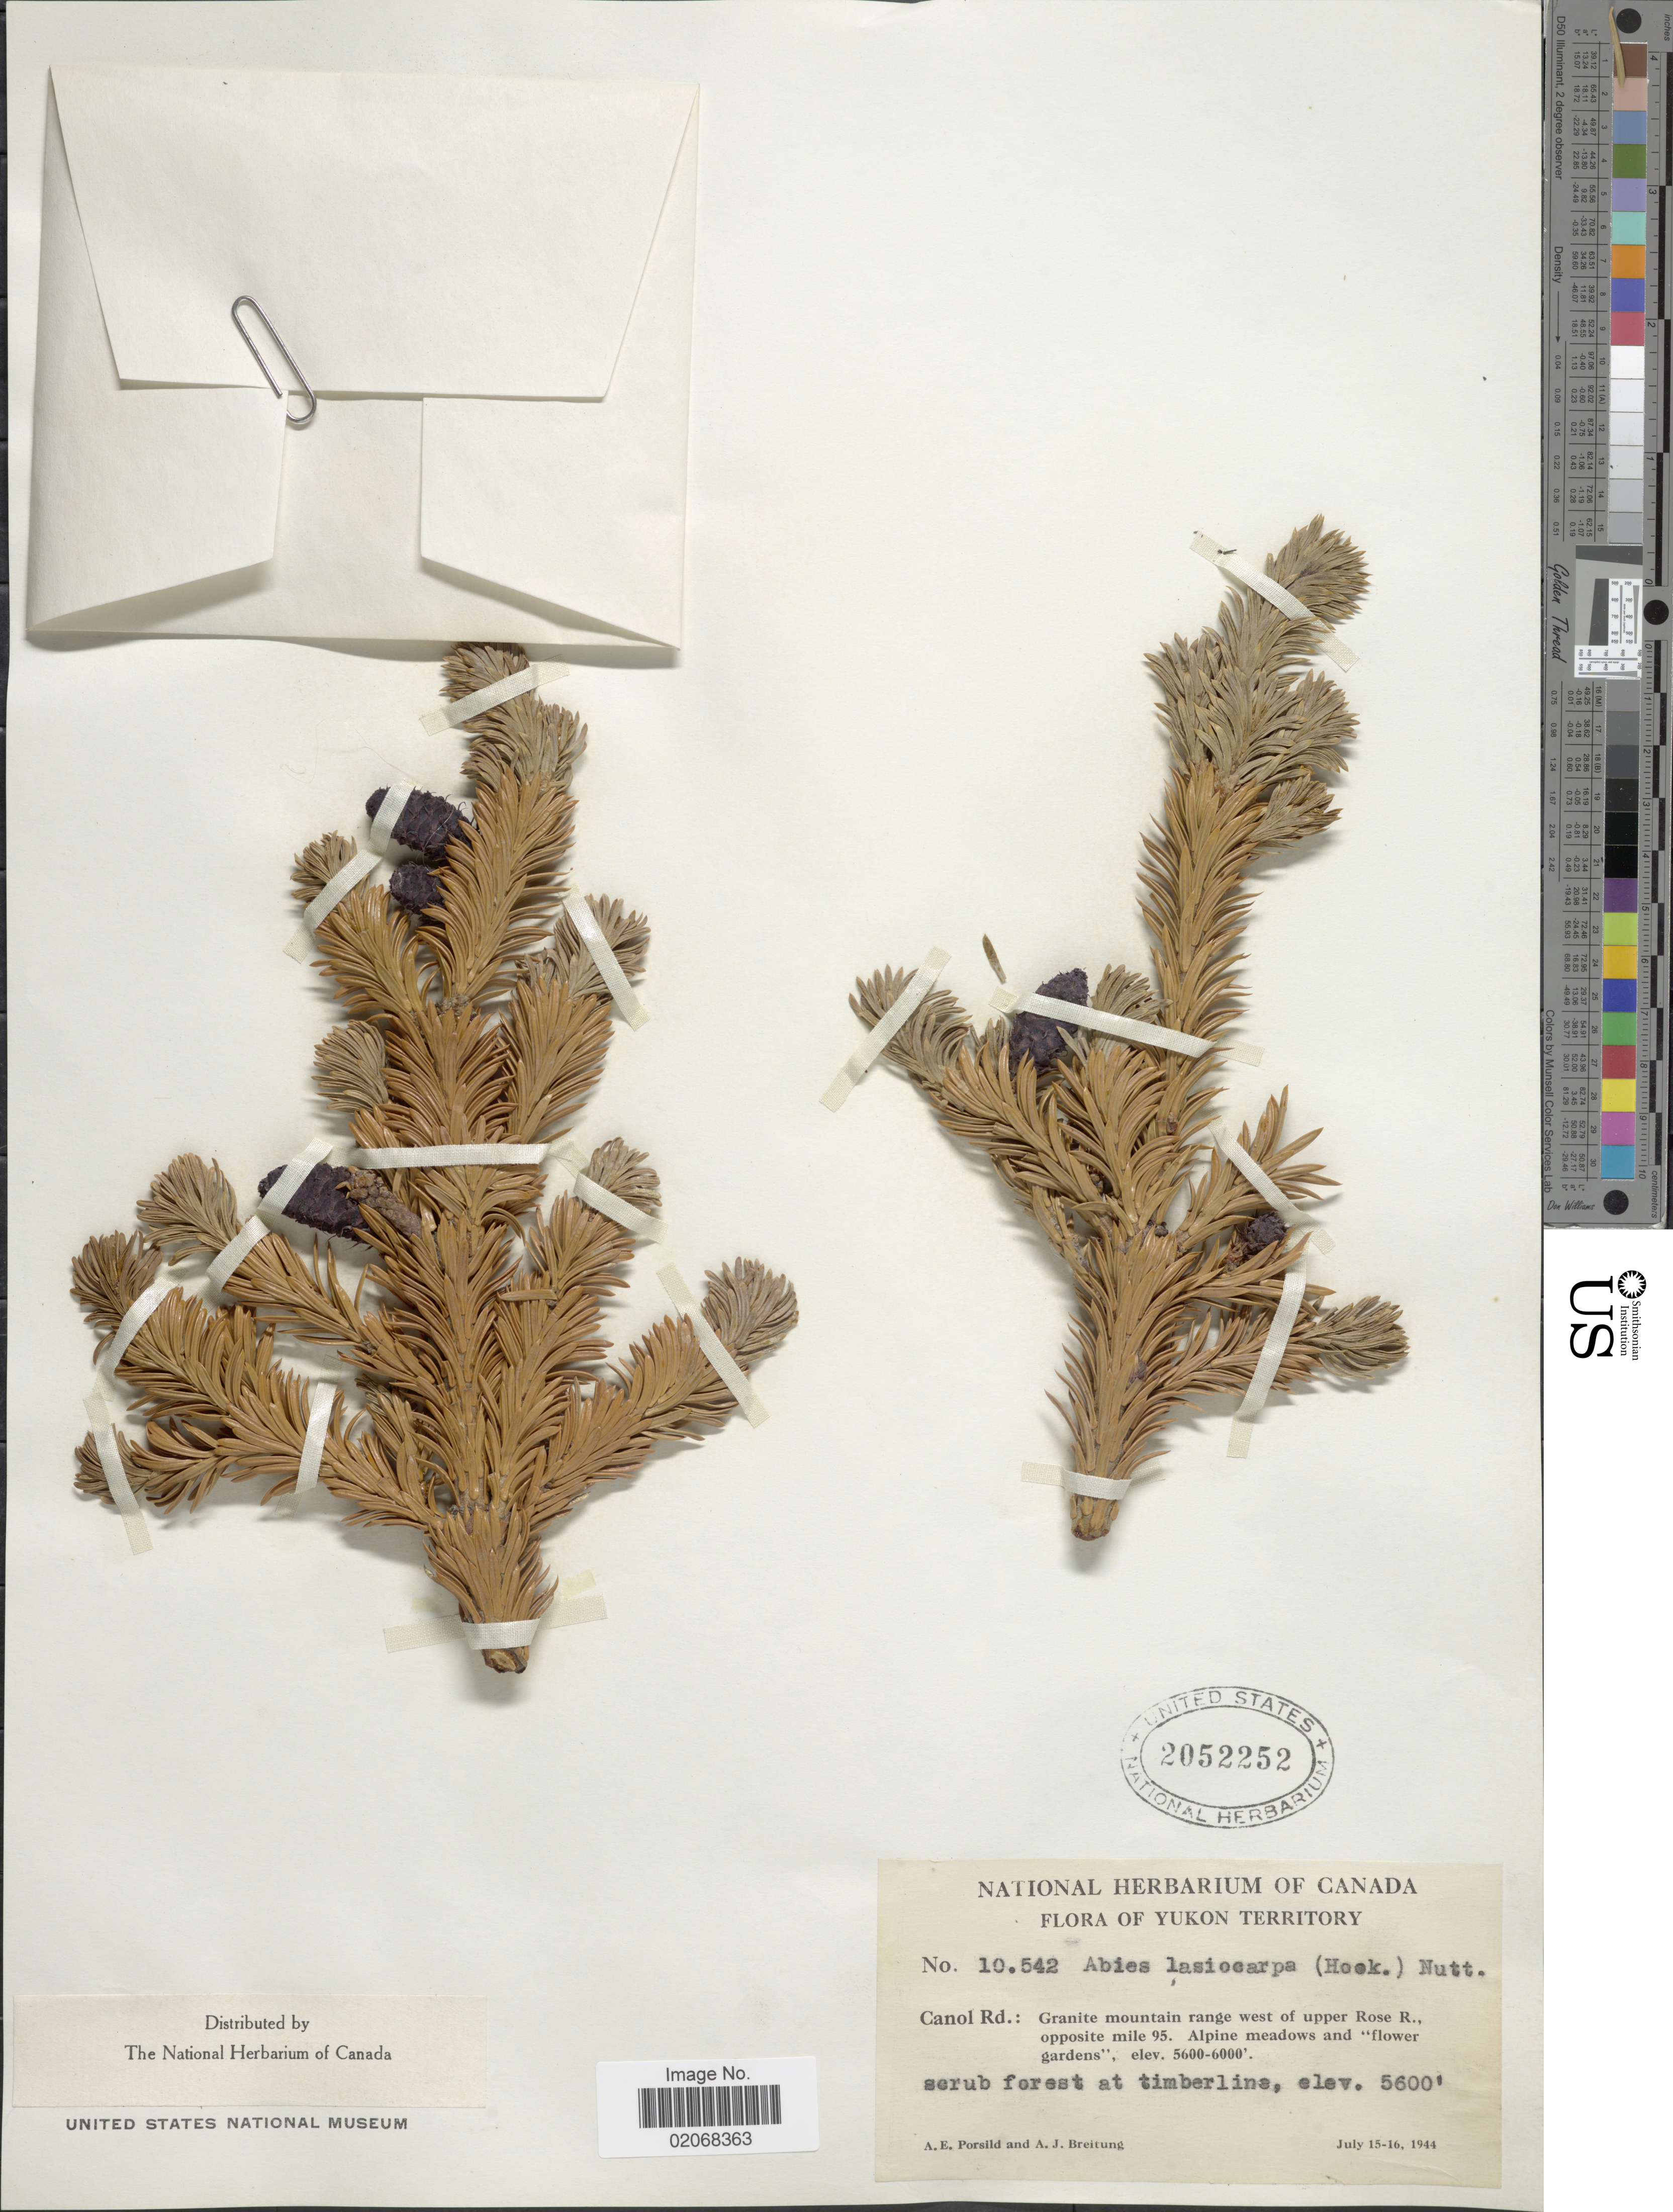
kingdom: Plantae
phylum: Tracheophyta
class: Pinopsida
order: Pinales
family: Pinaceae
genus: Abies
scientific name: Abies lasiocarpa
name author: (Hook.) Nutt.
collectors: A. E. Porsild & A. Breitung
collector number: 10542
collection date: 1944-07-15/1944-07-16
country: Canada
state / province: Yukon Territory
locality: Canol Rd: Granote mountain range west of upper Rose R., opposite mile 95. Alpine meadows and 'flower gardens'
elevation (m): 1707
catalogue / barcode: US 2052252